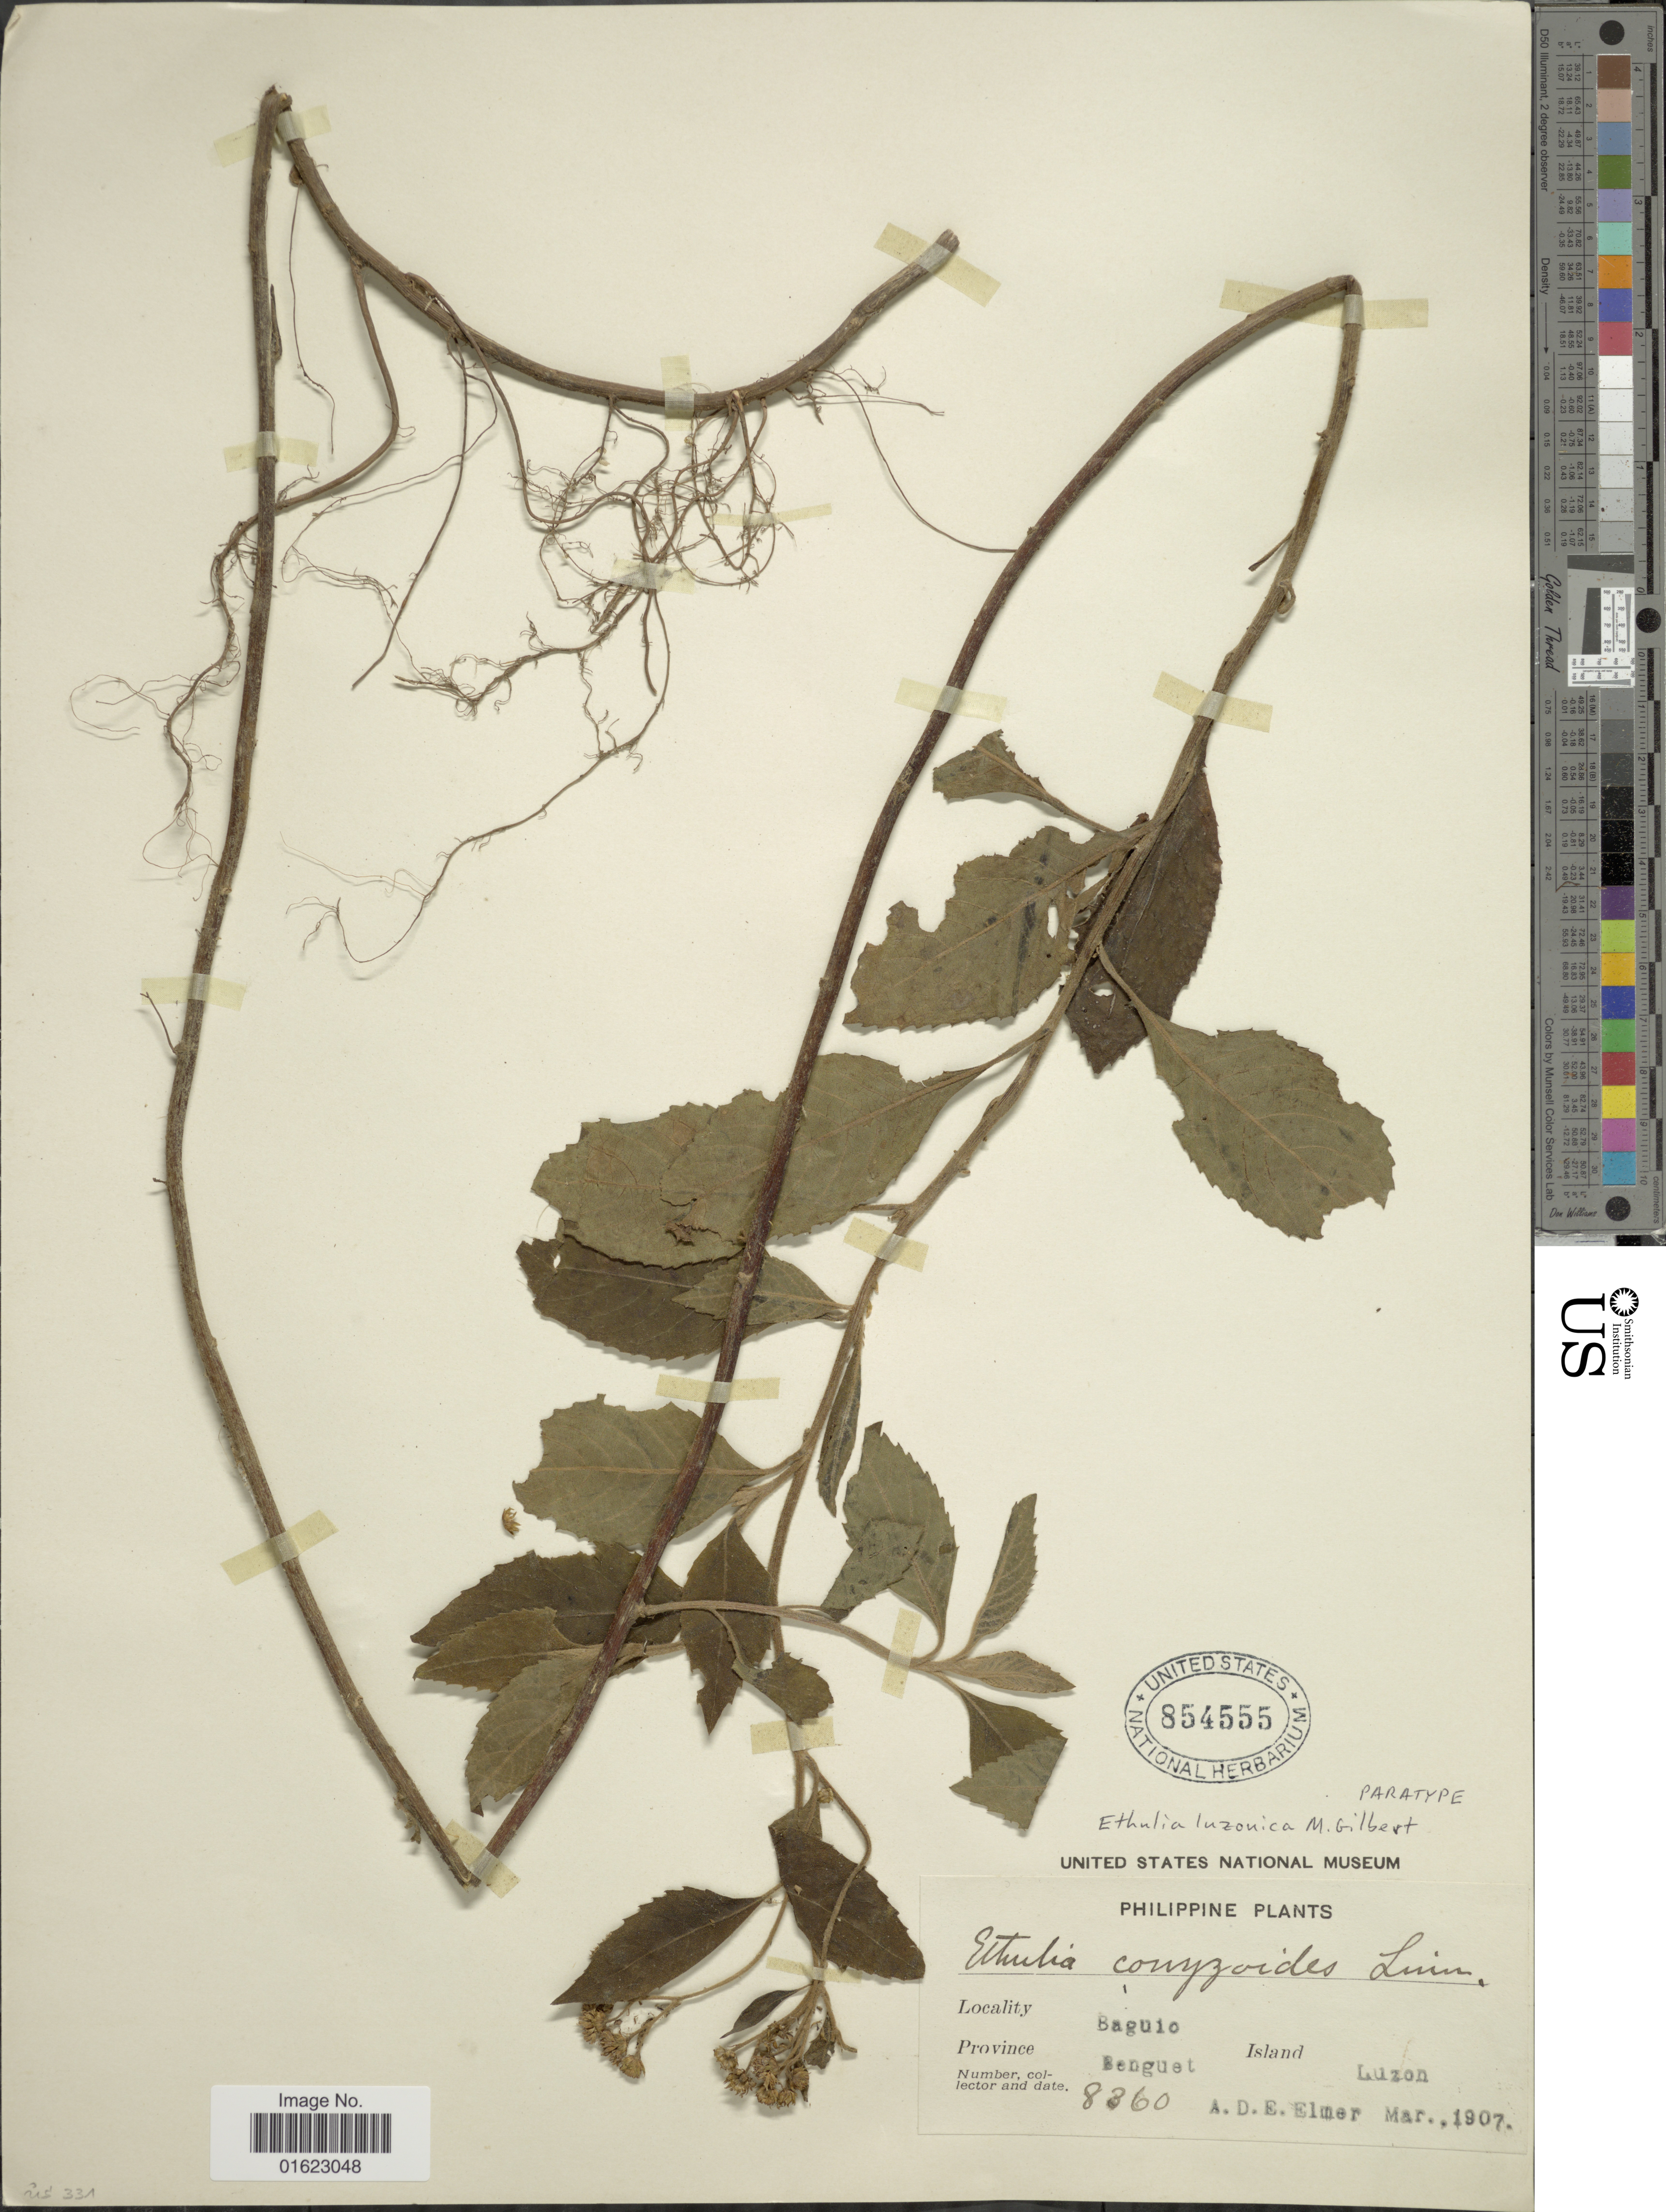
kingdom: Plantae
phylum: Tracheophyta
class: Magnoliopsida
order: Asterales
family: Asteraceae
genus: Ethulia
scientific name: Ethulia luzonica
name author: M.G. Gilbert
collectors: A. D. E. Elmer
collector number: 8360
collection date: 1907-03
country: Philippines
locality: Baguio, Benguet, Island Luzon.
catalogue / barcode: US 854555